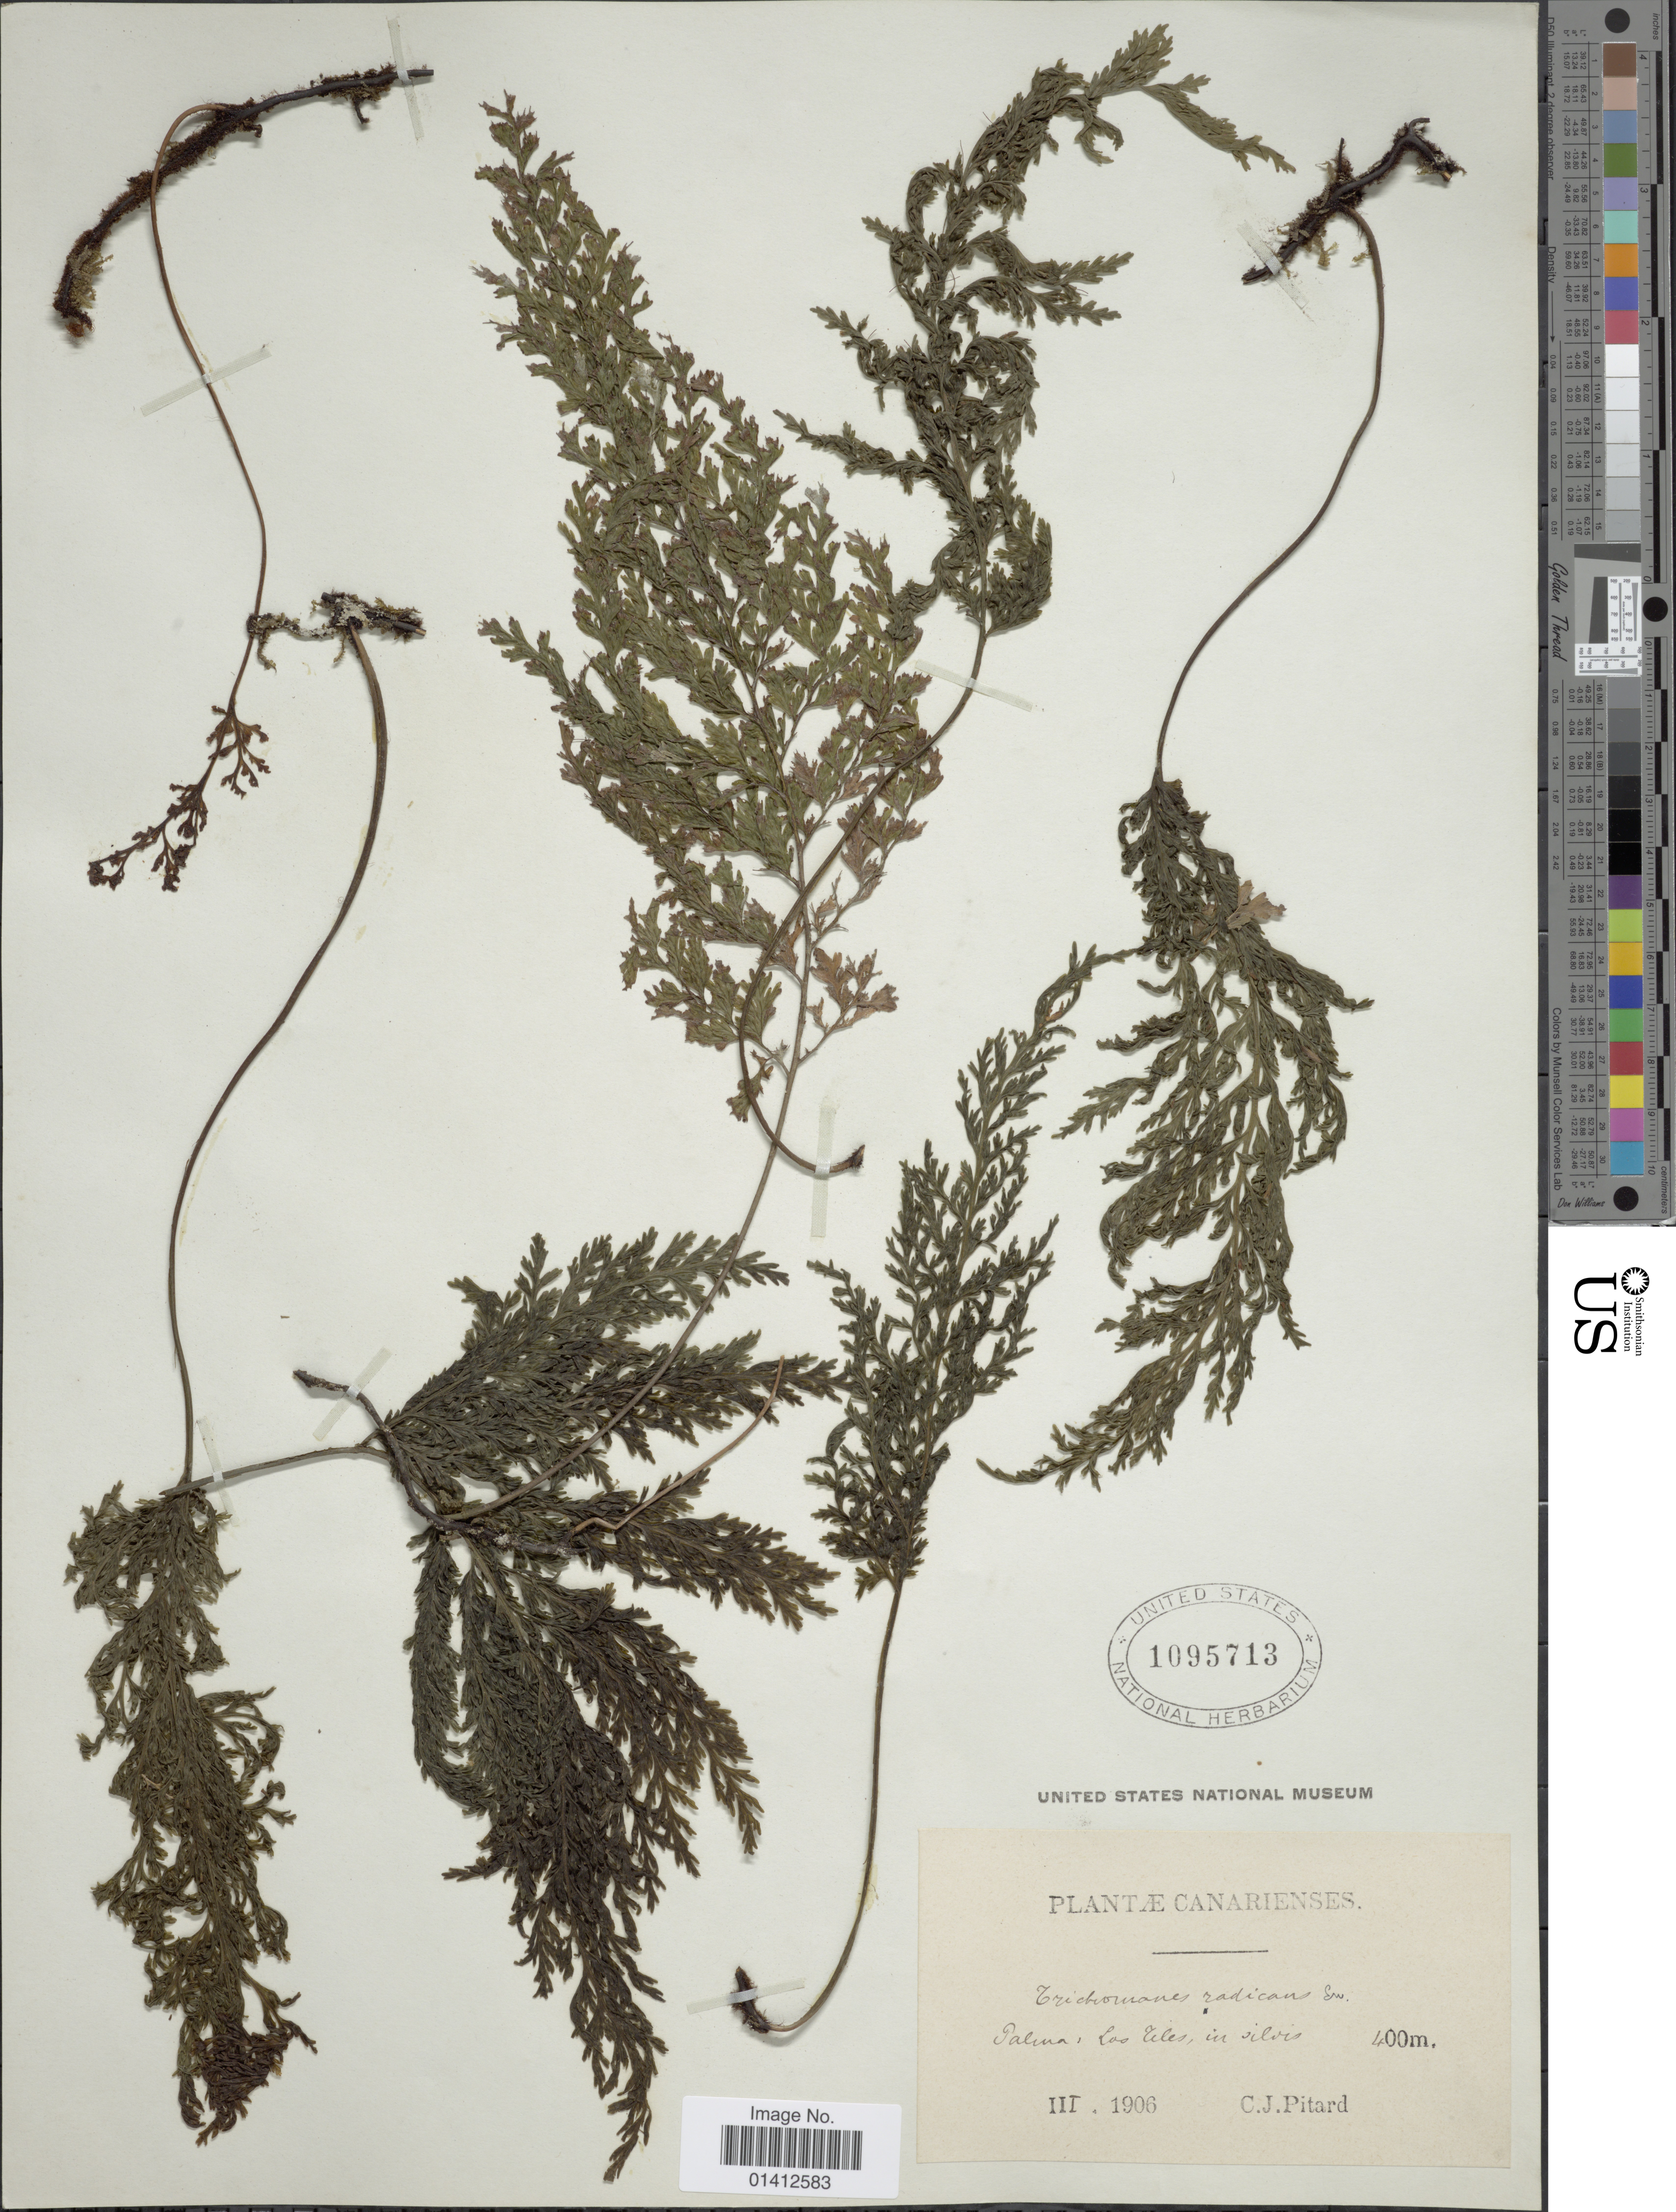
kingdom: Plantae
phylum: Tracheophyta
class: Polypodiopsida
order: Hymenophyllales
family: Hymenophyllaceae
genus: Vandenboschia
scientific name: Vandenboschia speciosa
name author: (Willd.) G. Kunkel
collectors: C. Pitard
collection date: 1906-03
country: Spain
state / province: Canarias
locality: Palma, Los celes, in silvis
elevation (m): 400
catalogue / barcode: US 1095713